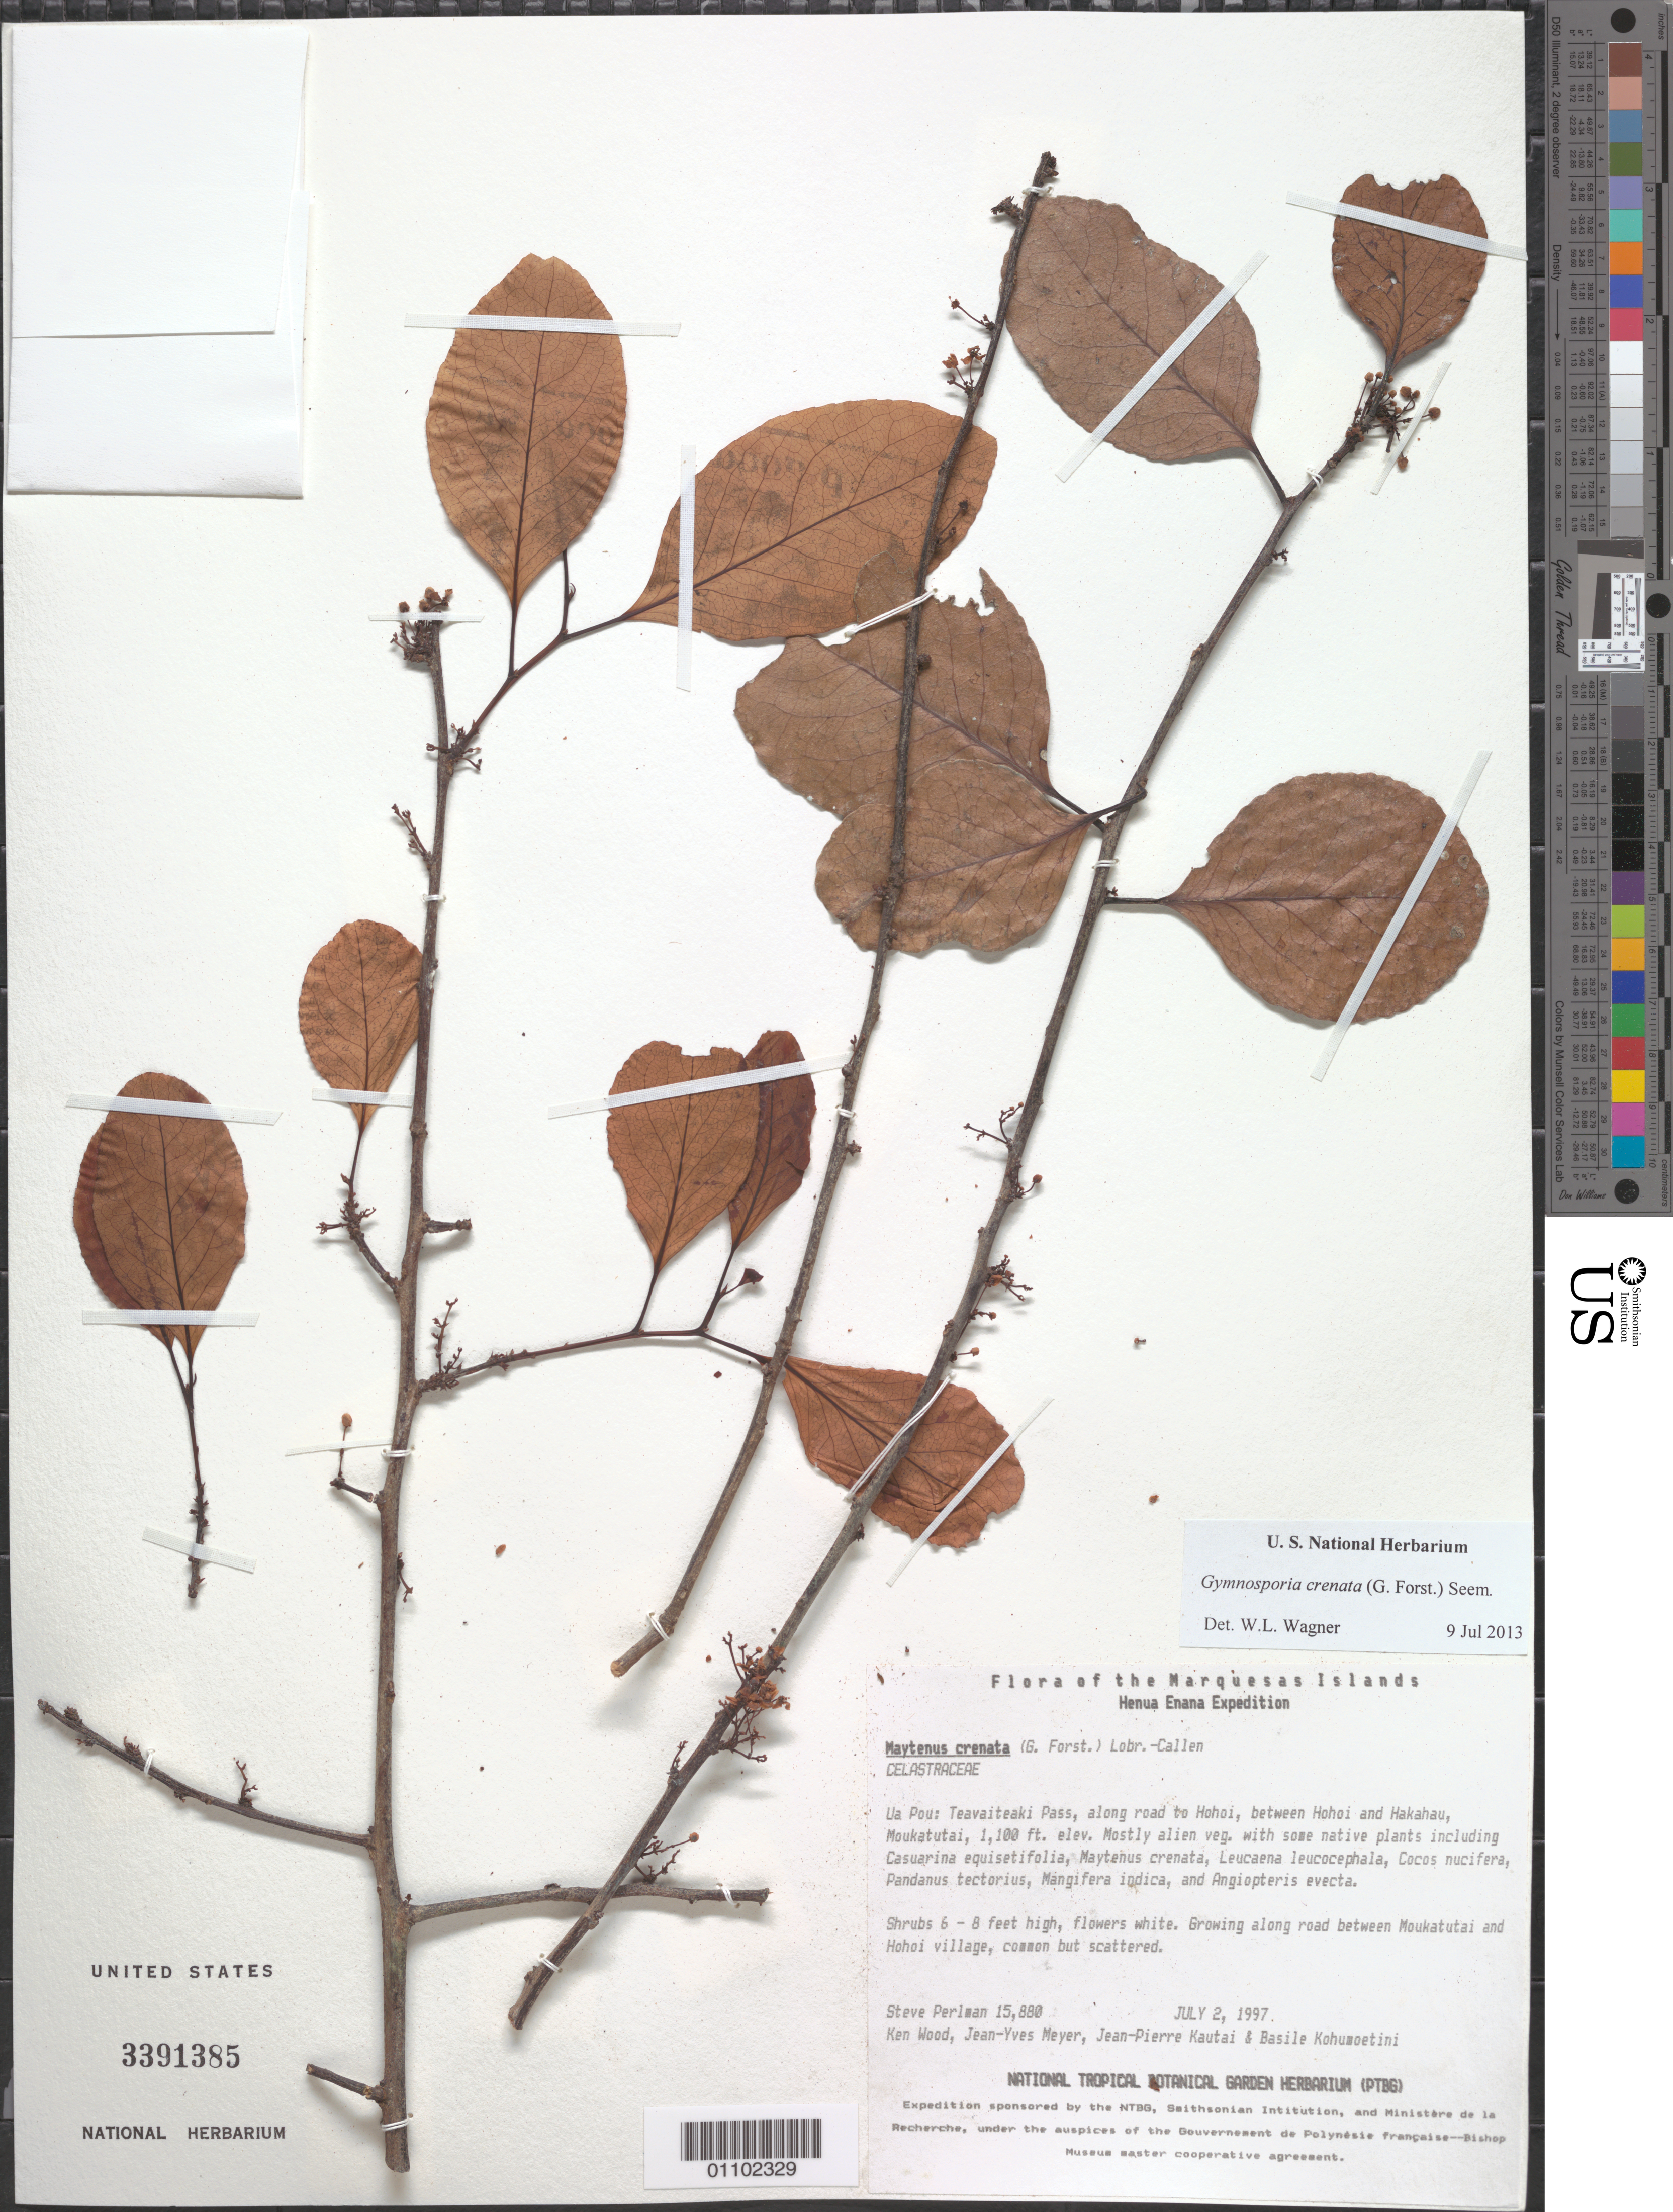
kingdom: Plantae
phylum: Tracheophyta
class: Magnoliopsida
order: Celastrales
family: Celastraceae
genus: Gymnosporia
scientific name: Gymnosporia crenata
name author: (G. Forst.) Seem.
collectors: S. P. Perlman, K. R. Wood, J.-Y. Meyer, J. Kautai & B. Kohumoetini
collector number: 15880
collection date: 1997-07-02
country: French Polynesia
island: Ua Pou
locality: Teavaiteaki Pass, along road to Hohoi, between Hohoi and Hakahau, Moukatutai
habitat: Roadside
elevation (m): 335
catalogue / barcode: US 3391385